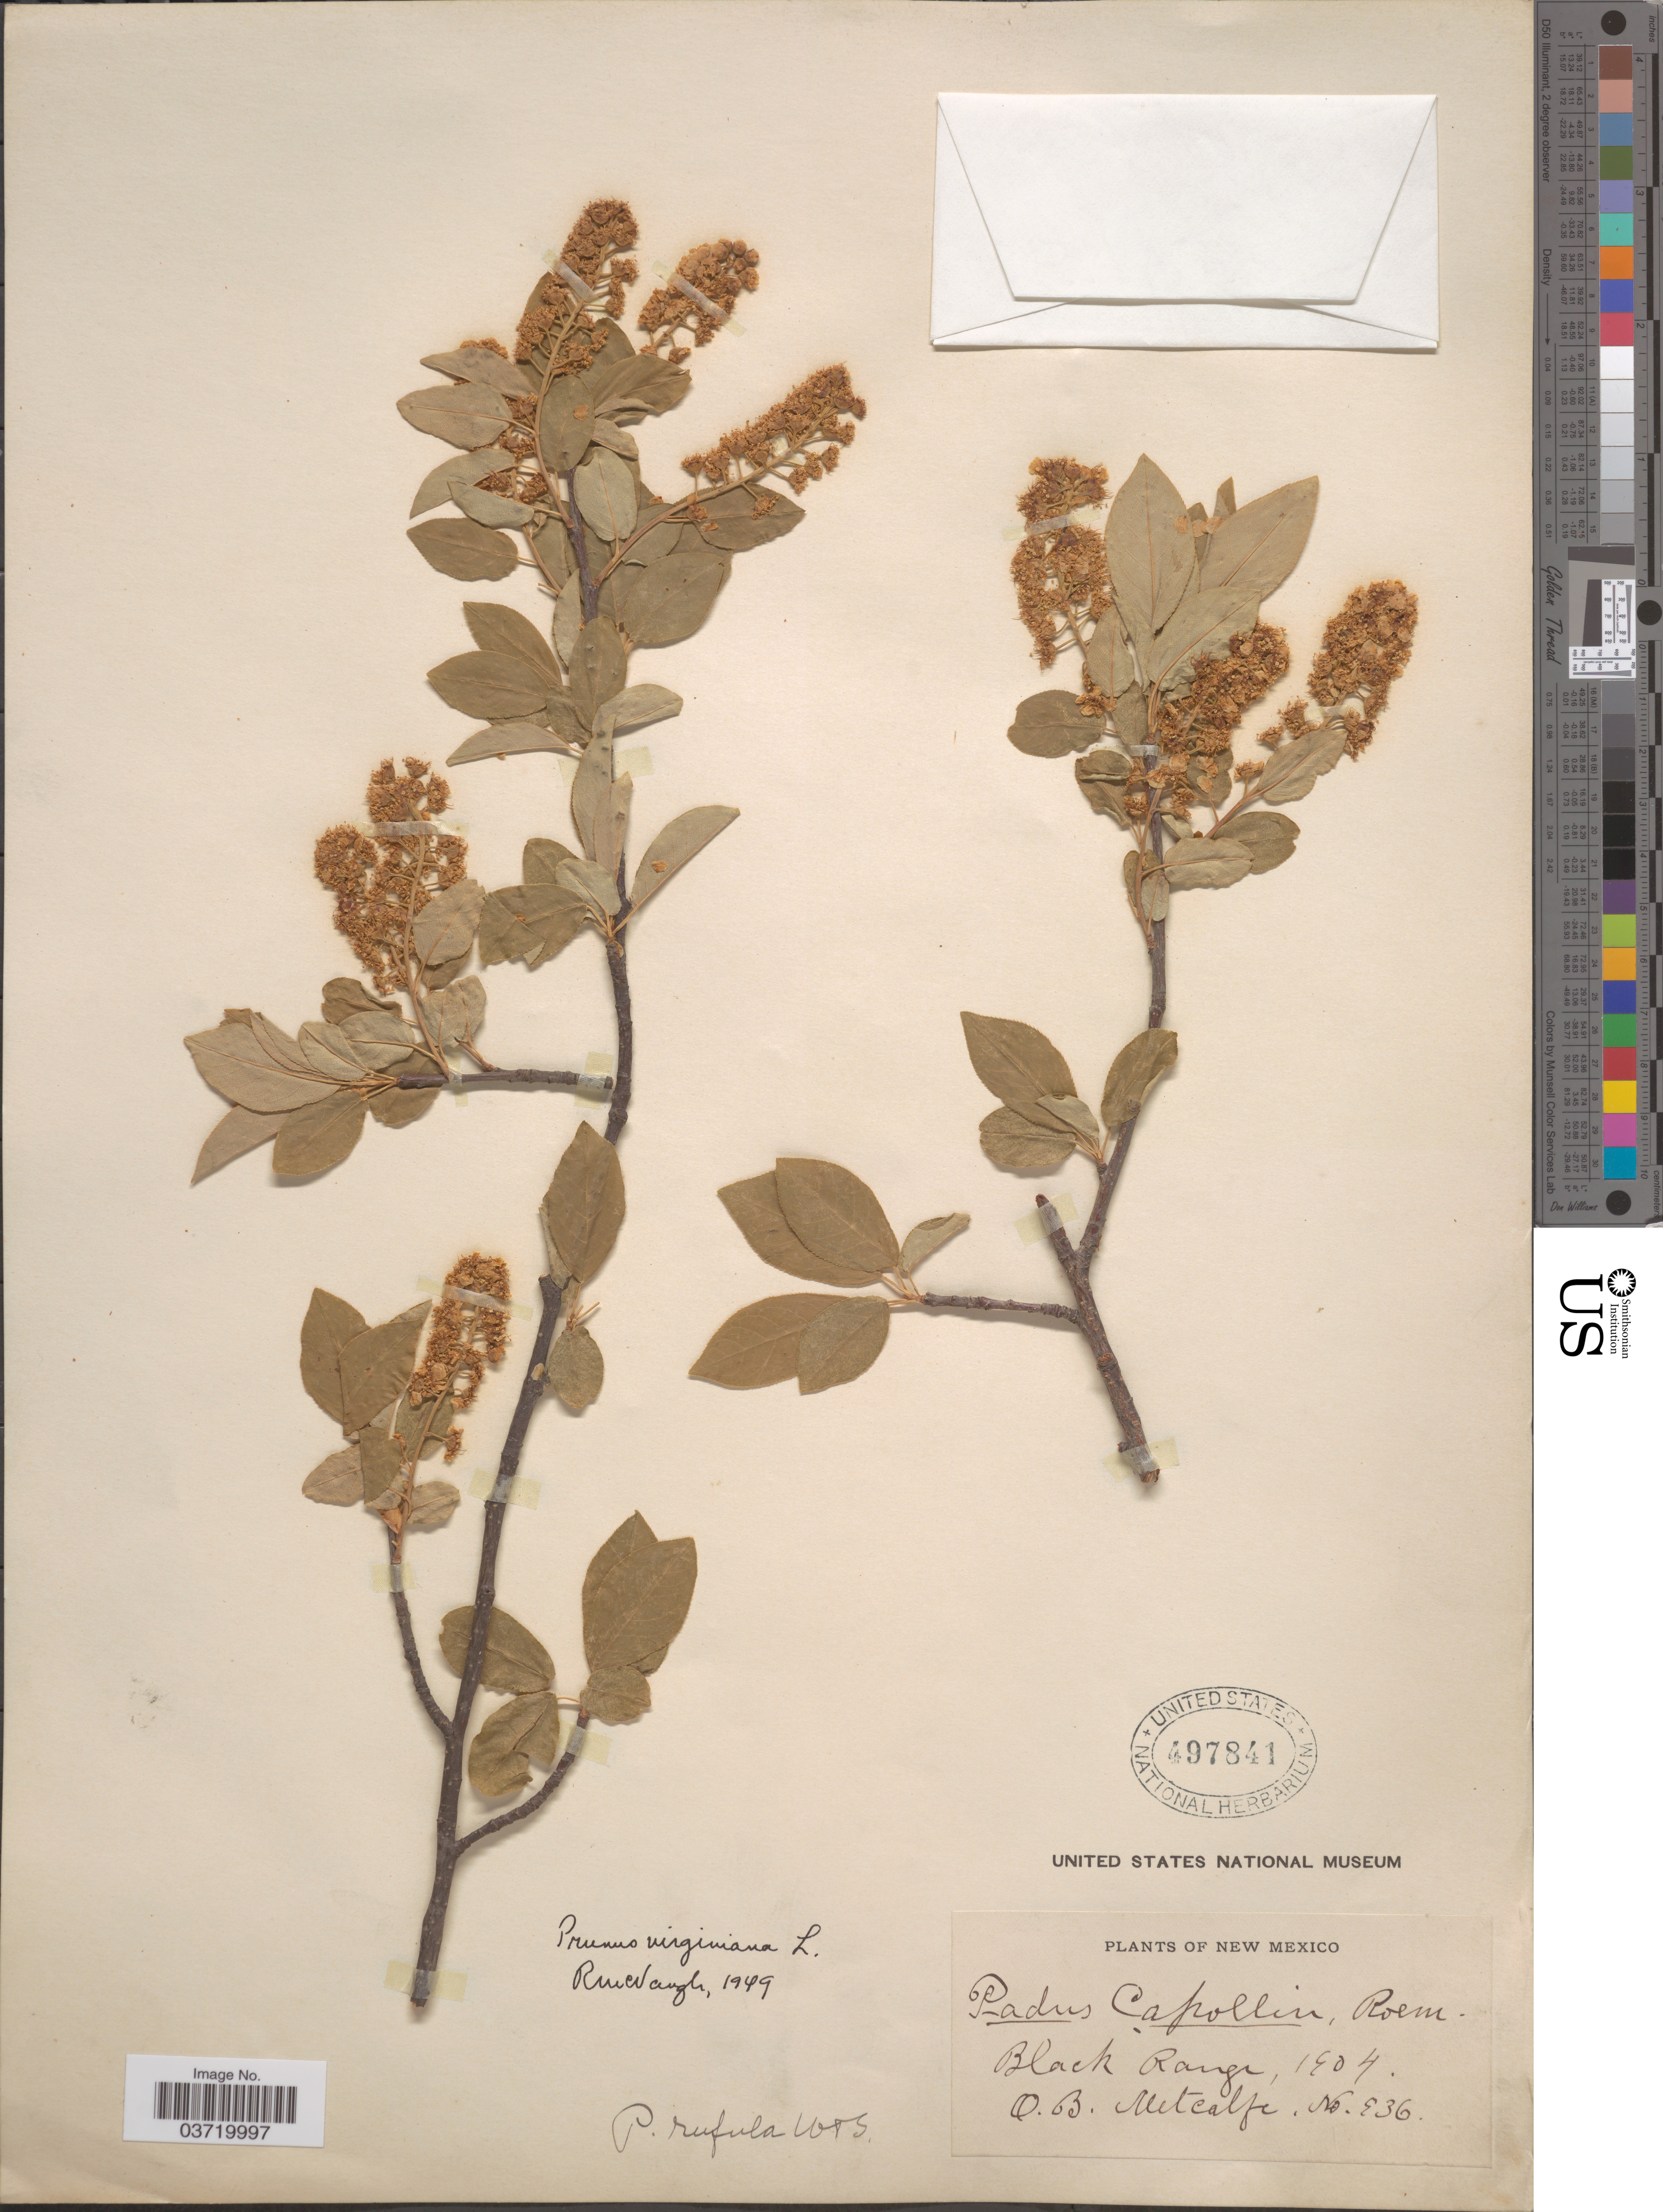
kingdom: Plantae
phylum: Tracheophyta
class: Magnoliopsida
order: Rosales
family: Rosaceae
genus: Prunus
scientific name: Prunus virginiana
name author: L.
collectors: O. B. Metcalfe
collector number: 936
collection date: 1904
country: United States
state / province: New Mexico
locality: Black Range.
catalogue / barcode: US 497841